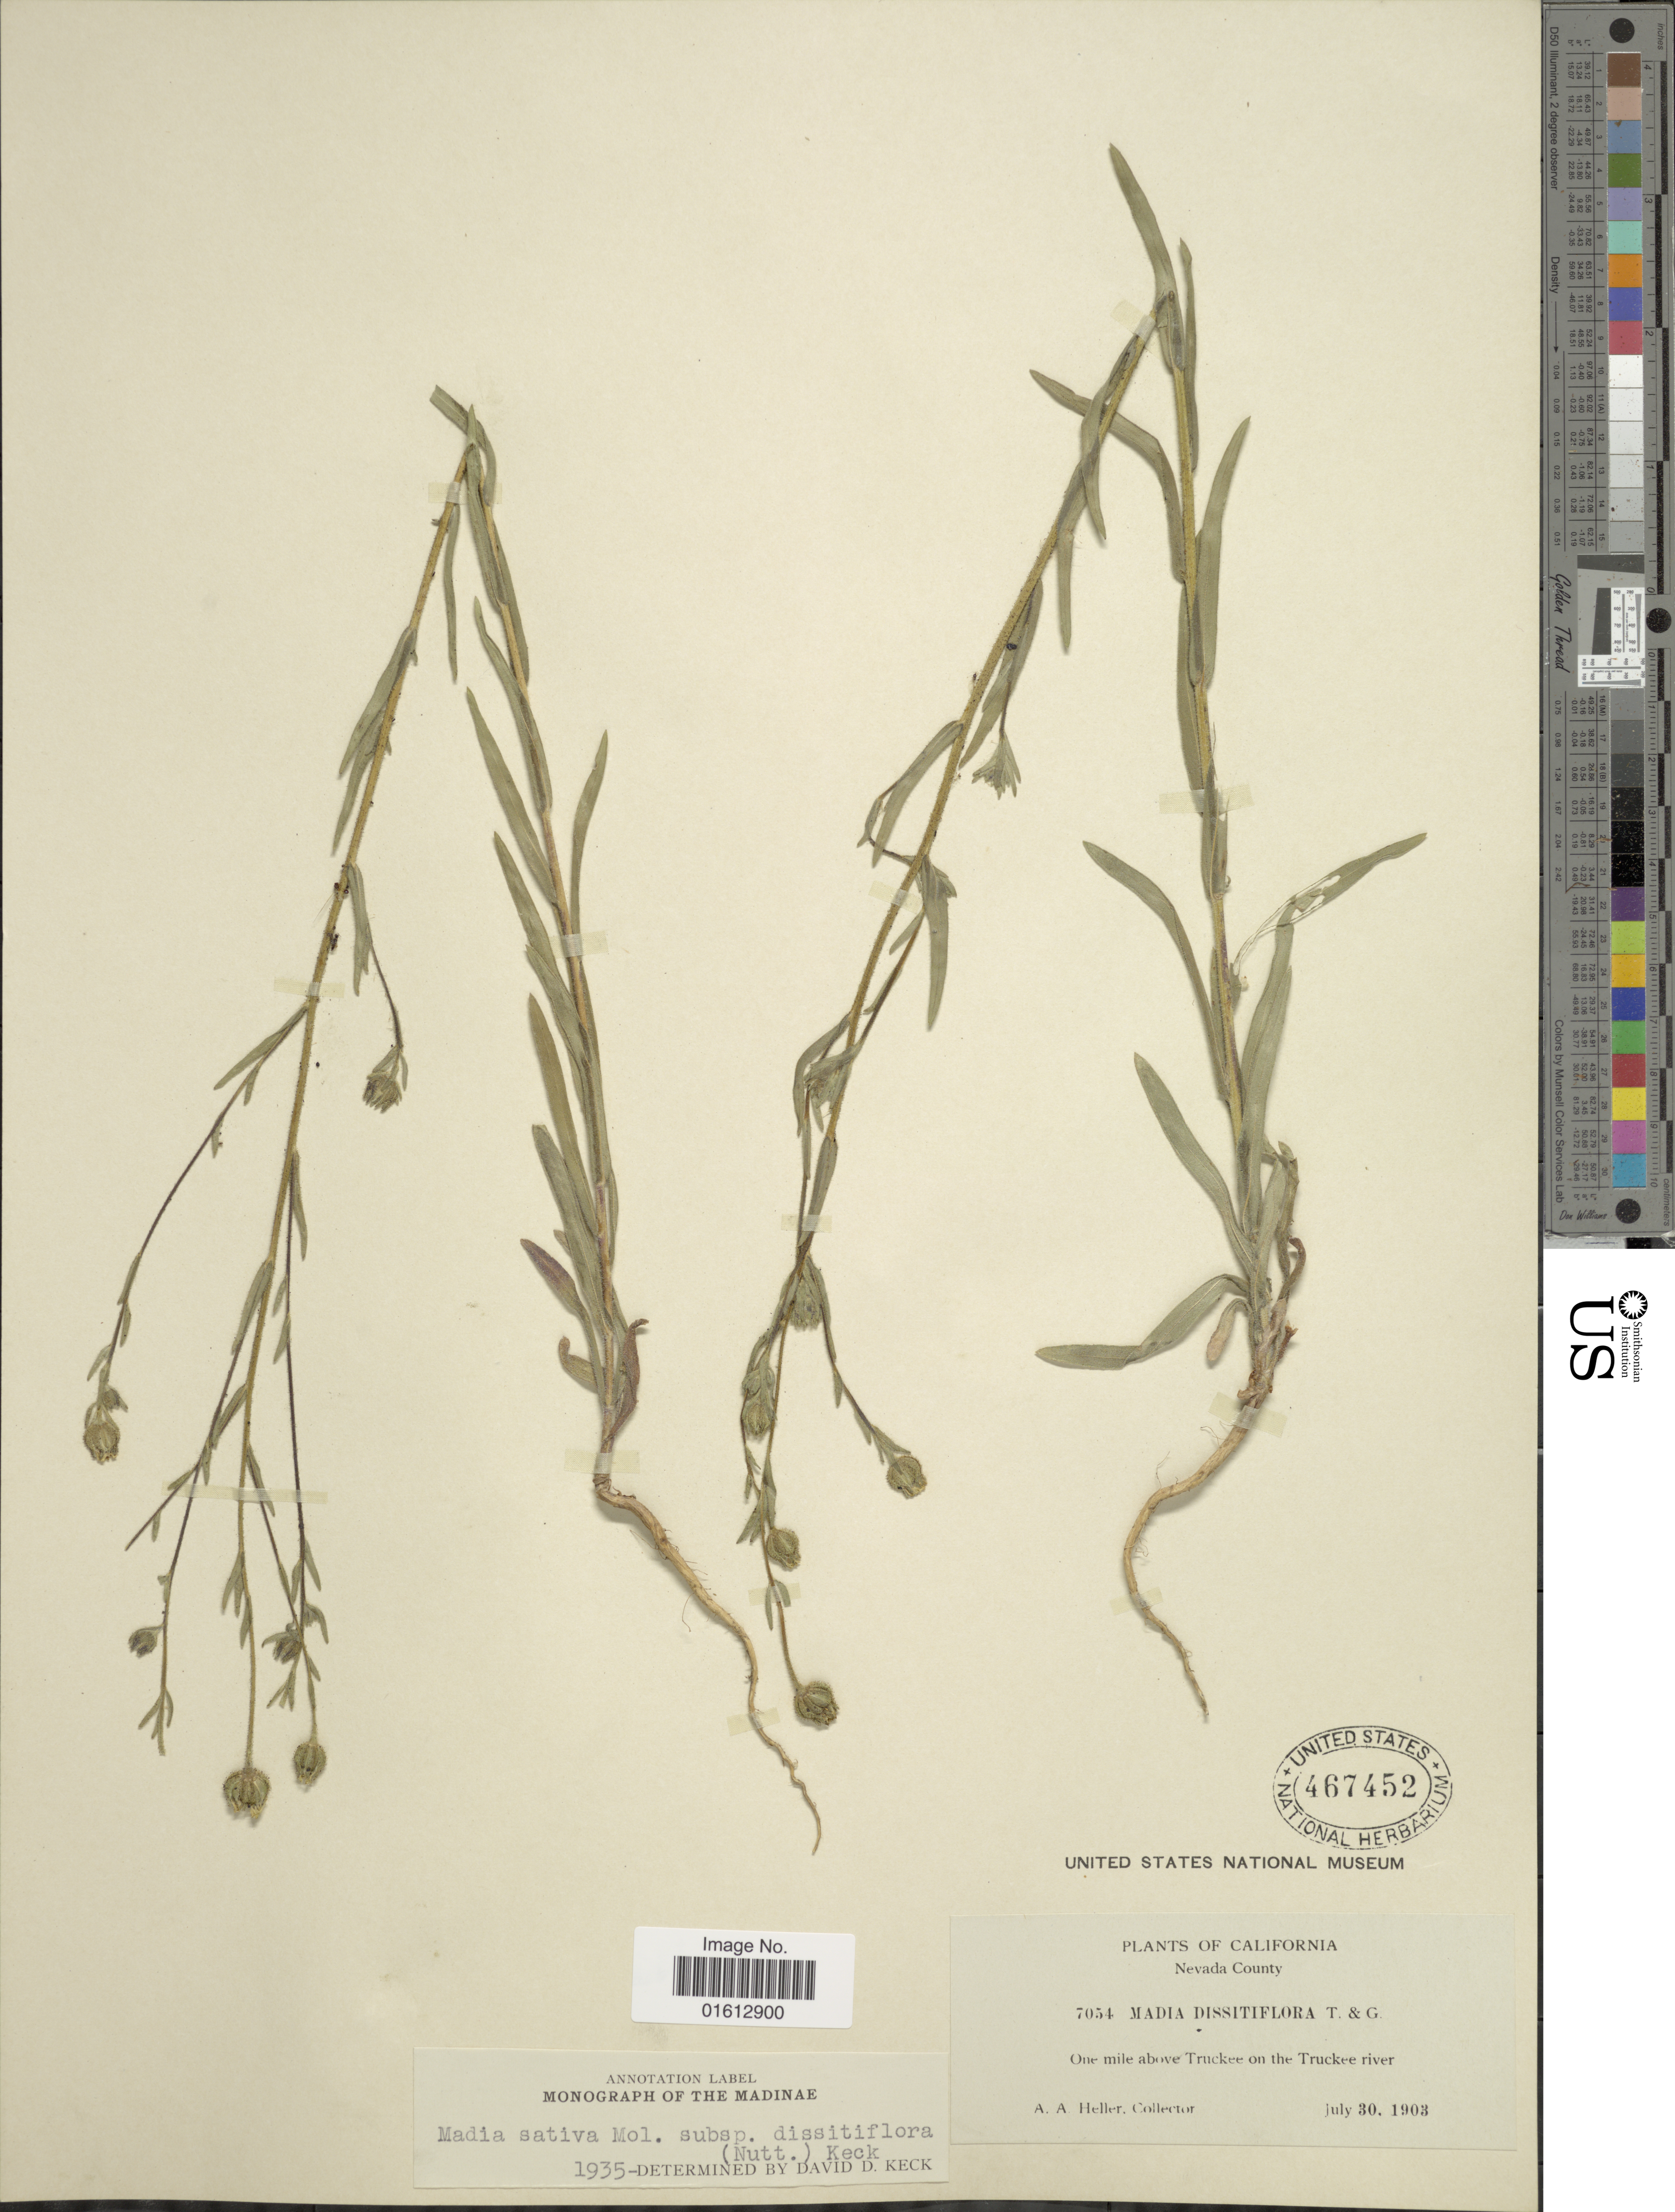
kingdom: Plantae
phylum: Tracheophyta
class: Magnoliopsida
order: Asterales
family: Asteraceae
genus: Madia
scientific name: Madia gracilis subsp. gracilis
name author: (Sm.) D.D. Keck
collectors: A. A. Heller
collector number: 7054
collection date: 1903-07-30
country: United States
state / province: California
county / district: Nevada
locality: California, Nevada County, One mile above Truckee on the Truckee River.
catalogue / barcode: US 467452